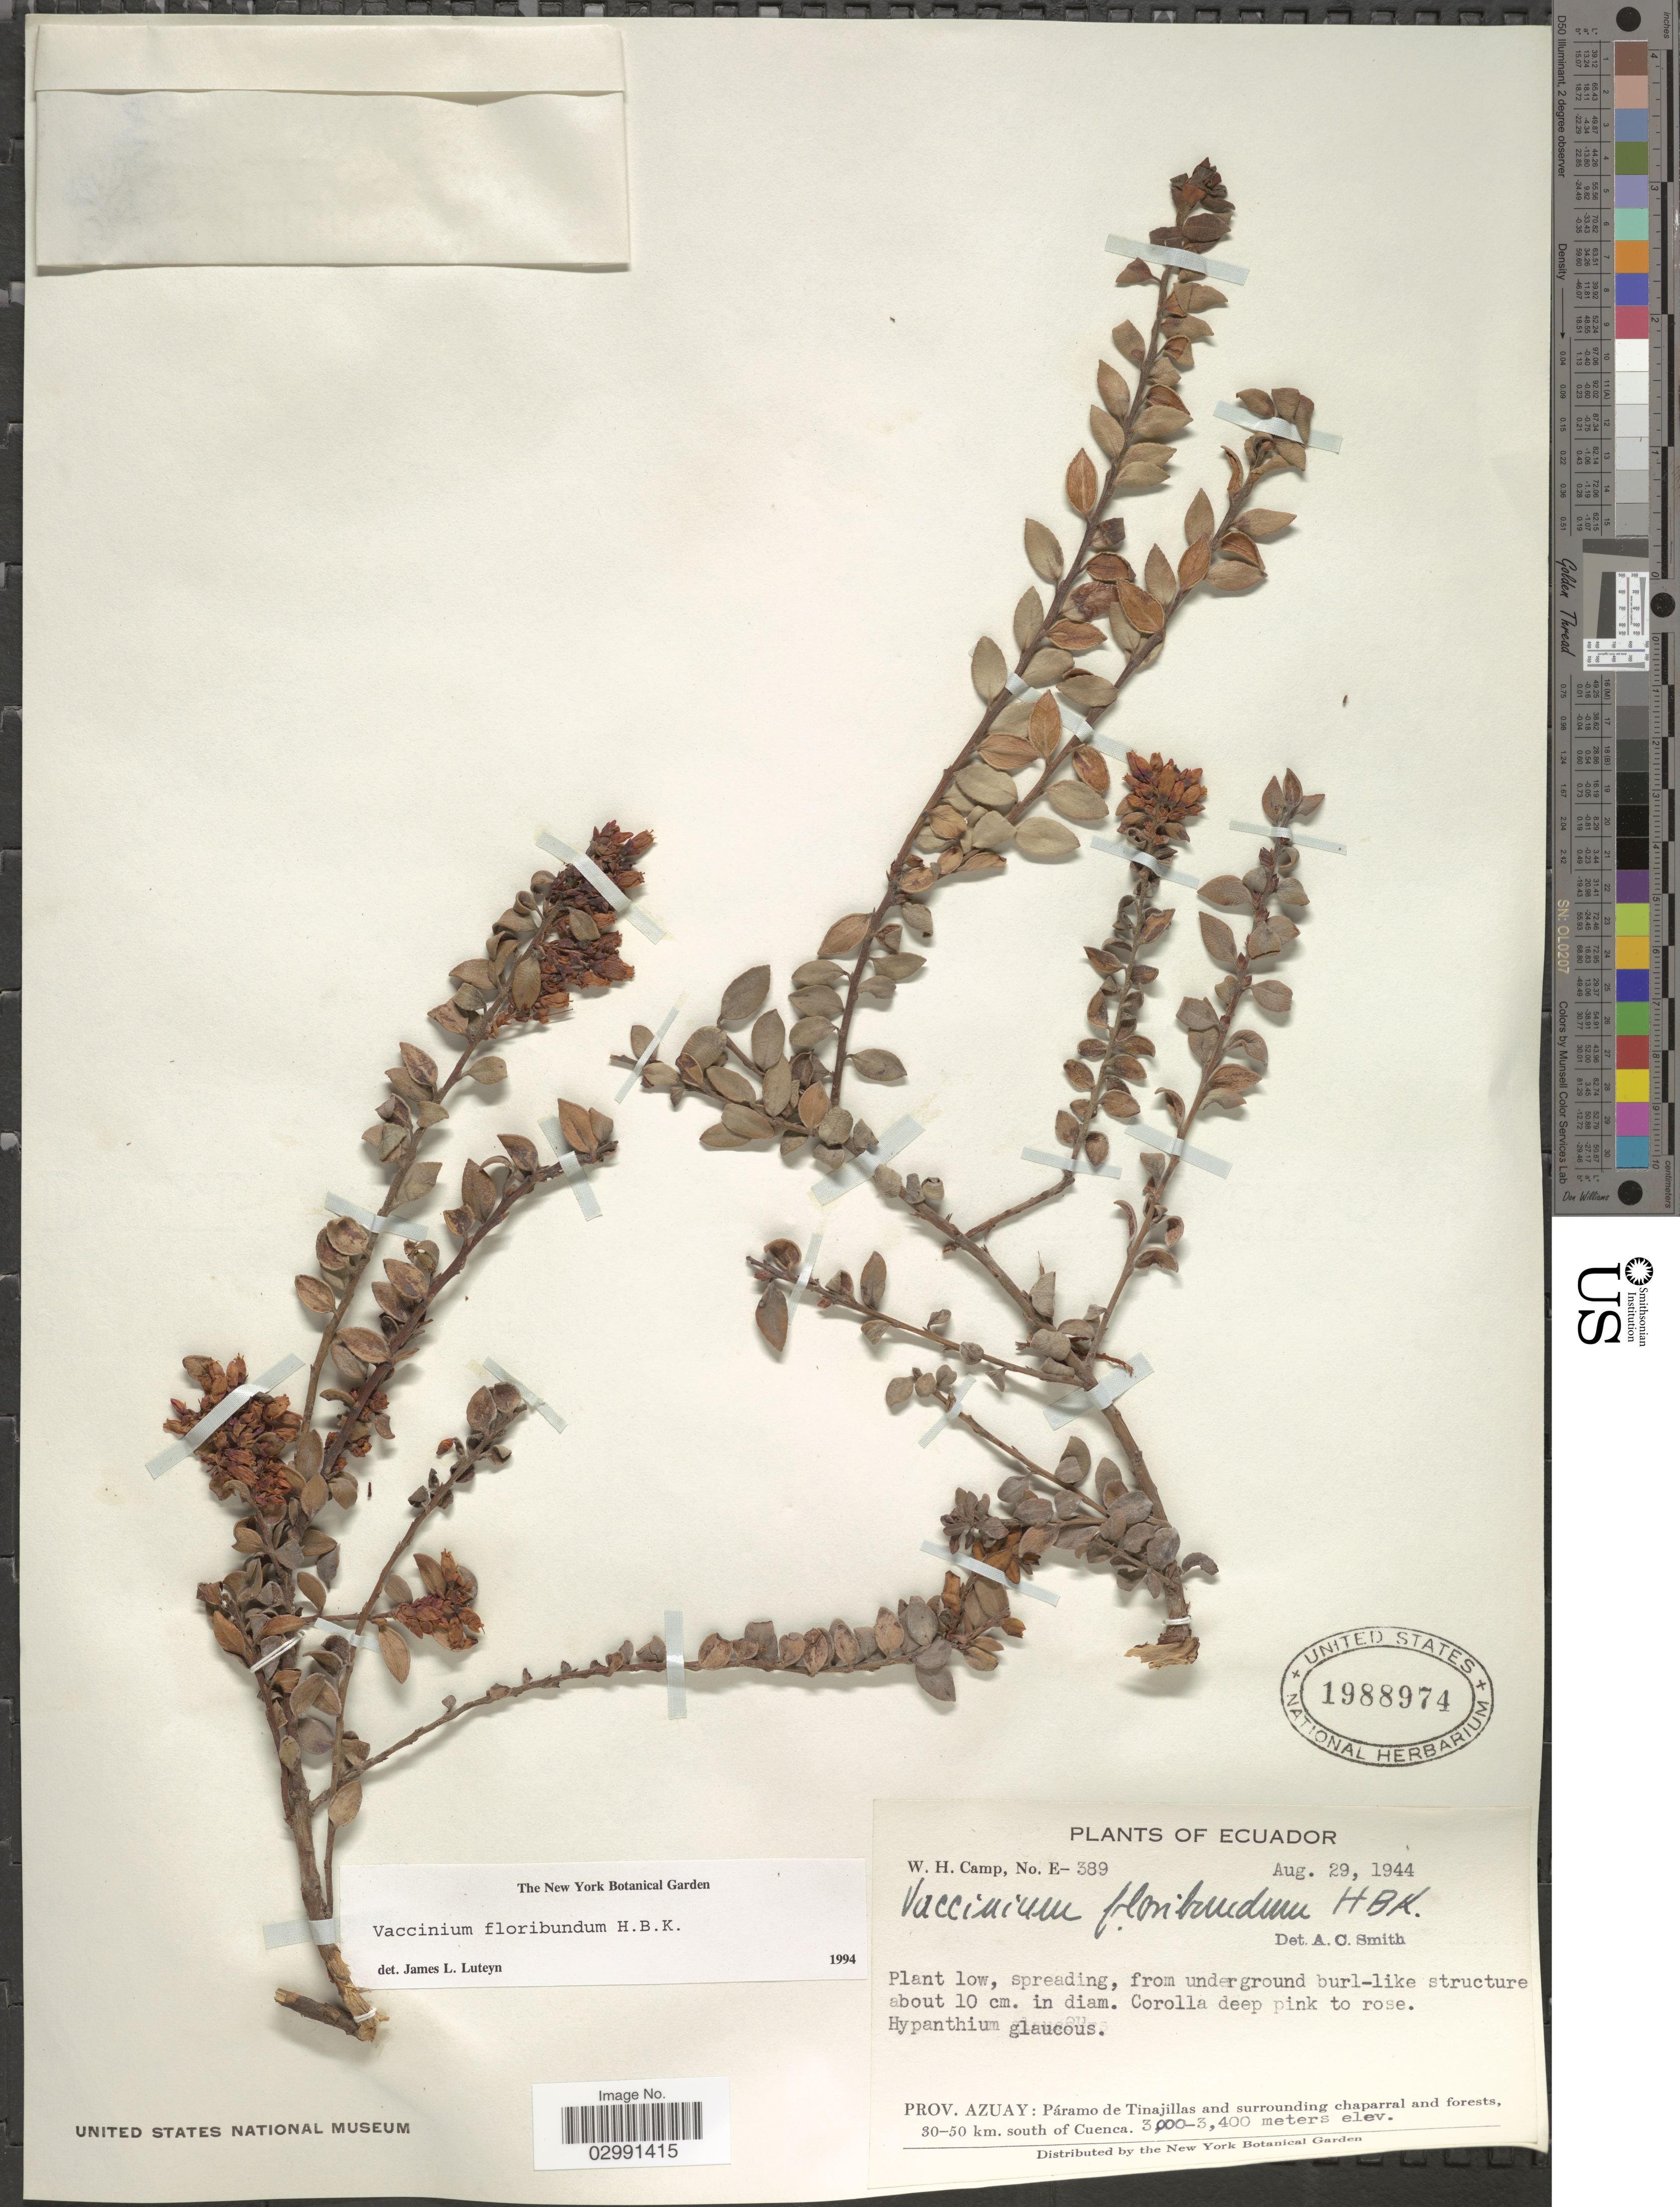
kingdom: Plantae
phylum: Tracheophyta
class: Magnoliopsida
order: Ericales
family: Ericaceae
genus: Vaccinium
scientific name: Vaccinium floribundum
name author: Kunth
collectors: W. H. Camp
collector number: E-389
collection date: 1944-08-29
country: Ecuador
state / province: Azuay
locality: Páramo de Tinajillas and surrounding chaparral and forests, 30-50 km. south of Cuenca.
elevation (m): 3000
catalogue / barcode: US 1988974